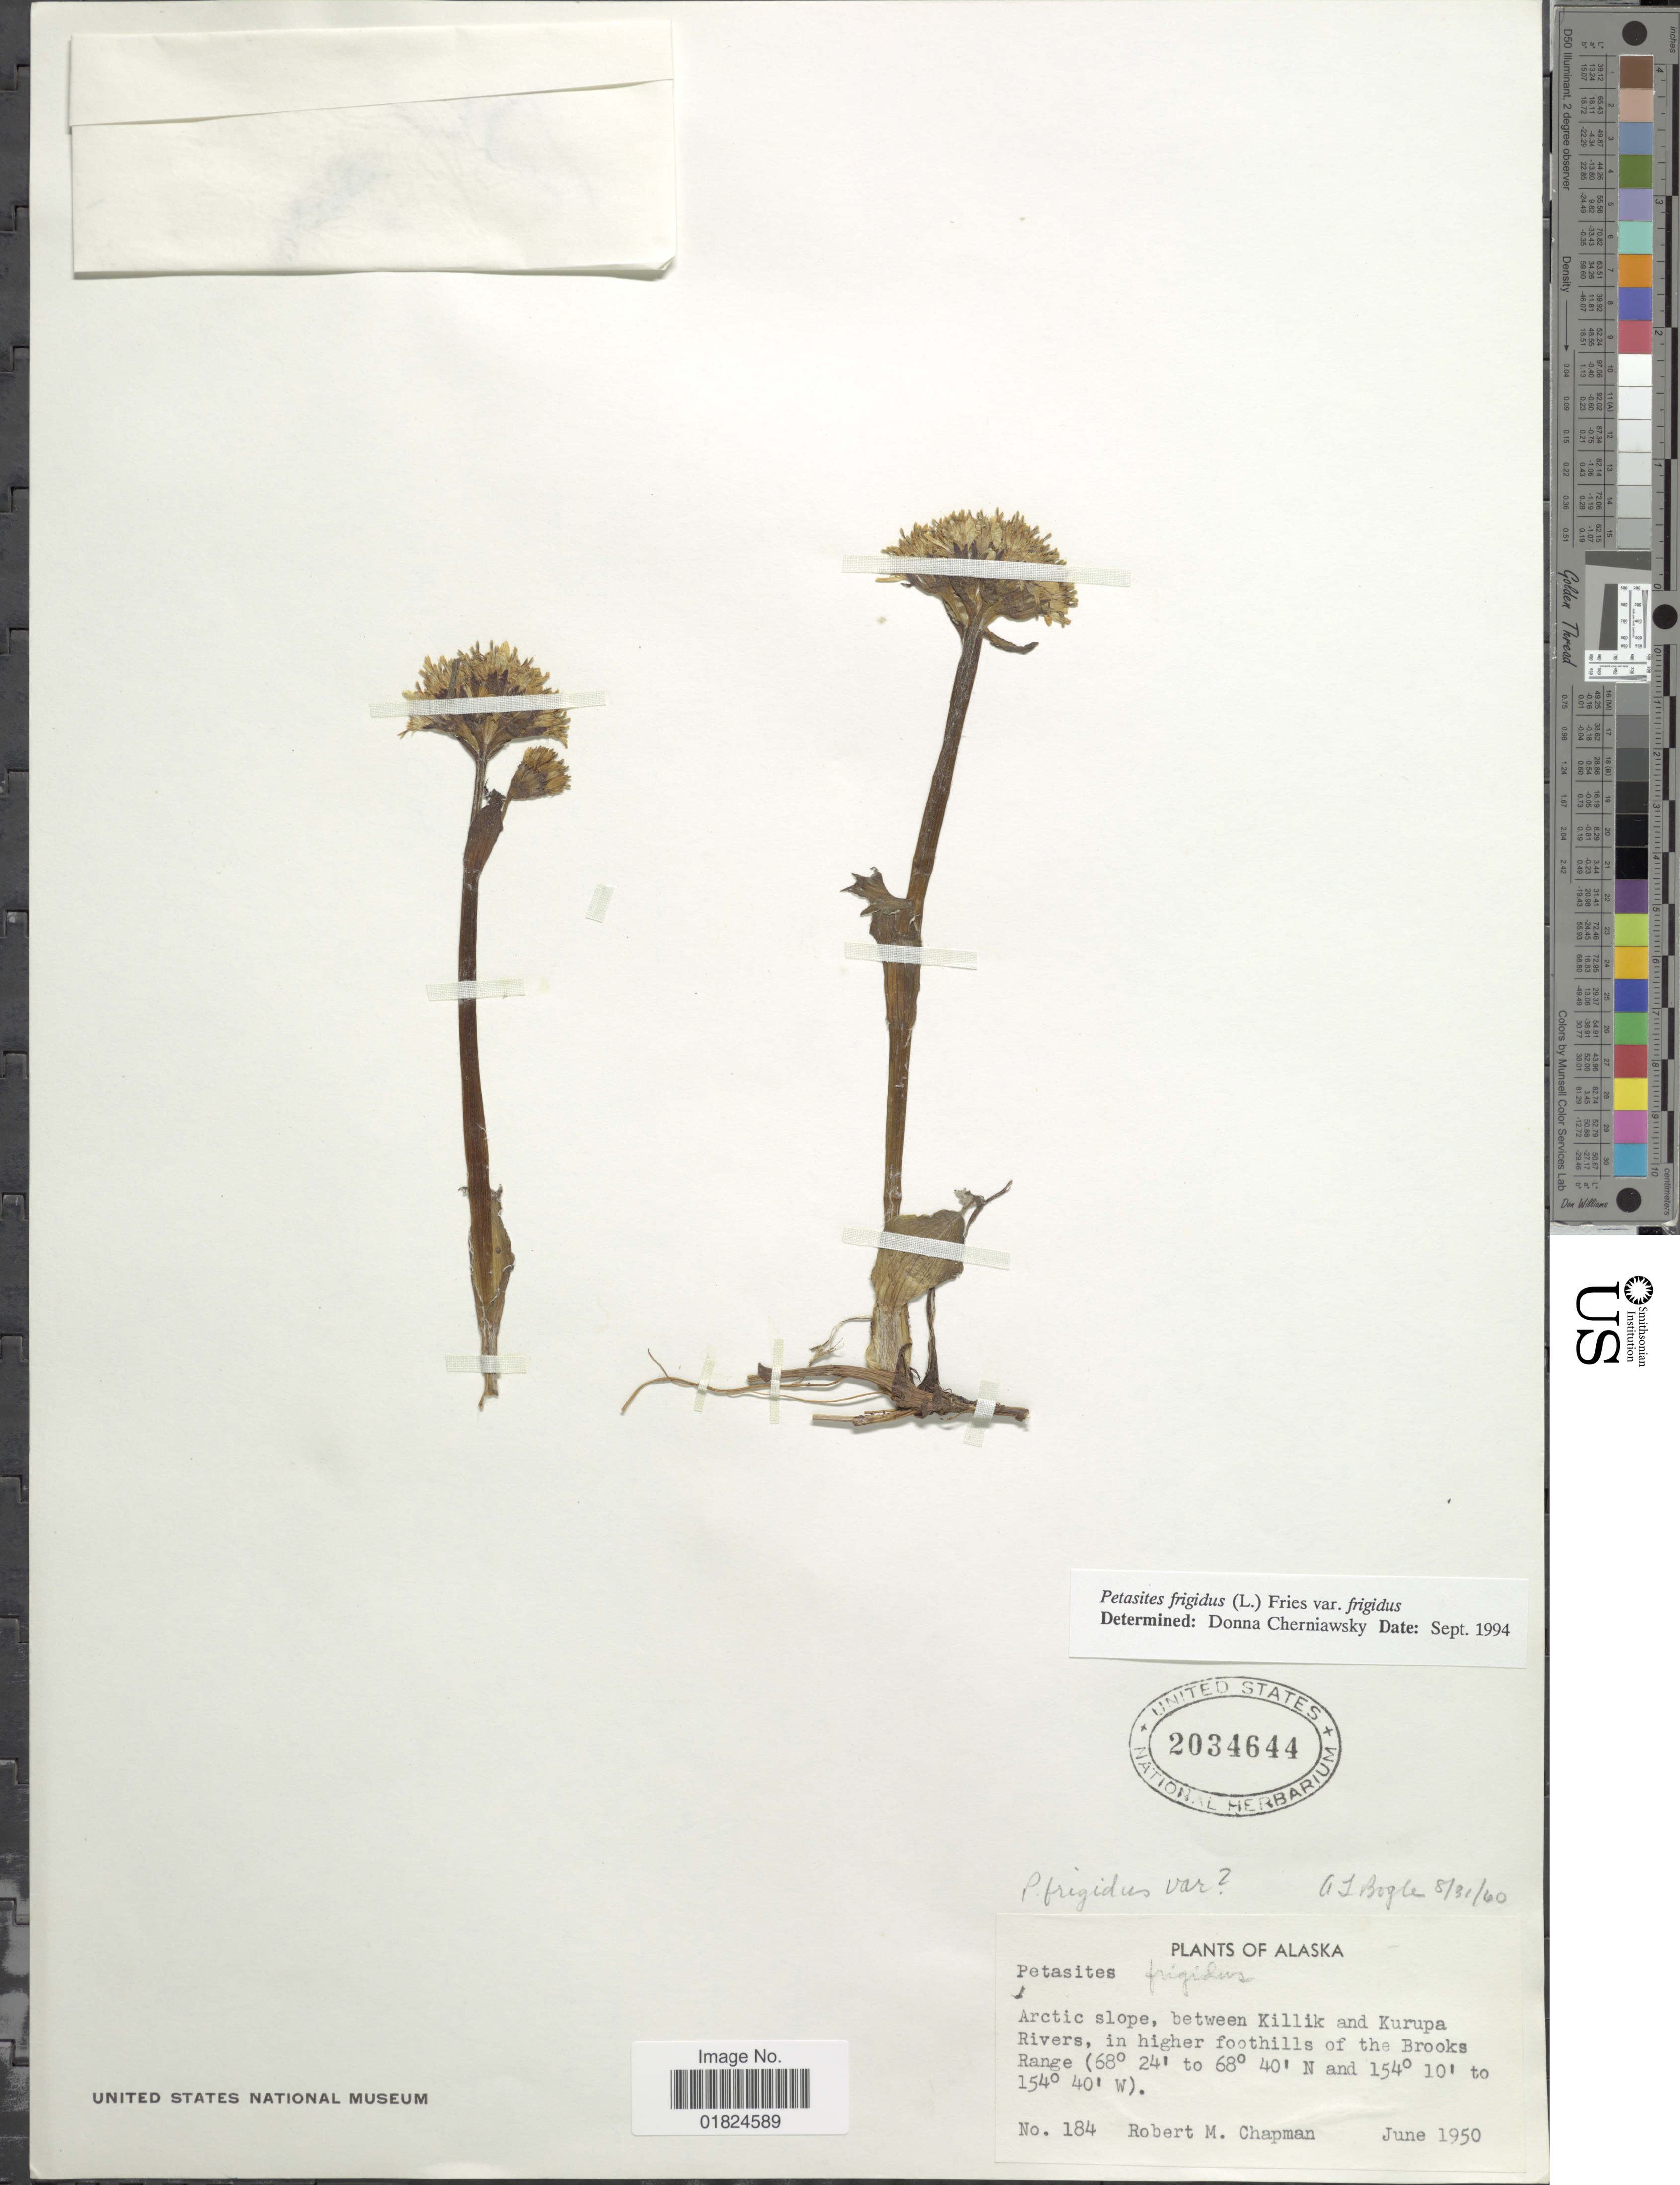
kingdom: Plantae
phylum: Tracheophyta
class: Magnoliopsida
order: Asterales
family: Asteraceae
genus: Petasites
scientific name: Petasites frigidus var. frigidus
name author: (L.) Fr.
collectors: R. M. Chapman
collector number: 184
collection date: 1950-06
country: United States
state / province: Alaska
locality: Arctic slope, between Killik and Kurupa Rivers, in higher foothills of the Brooks Range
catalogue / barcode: US 2034644